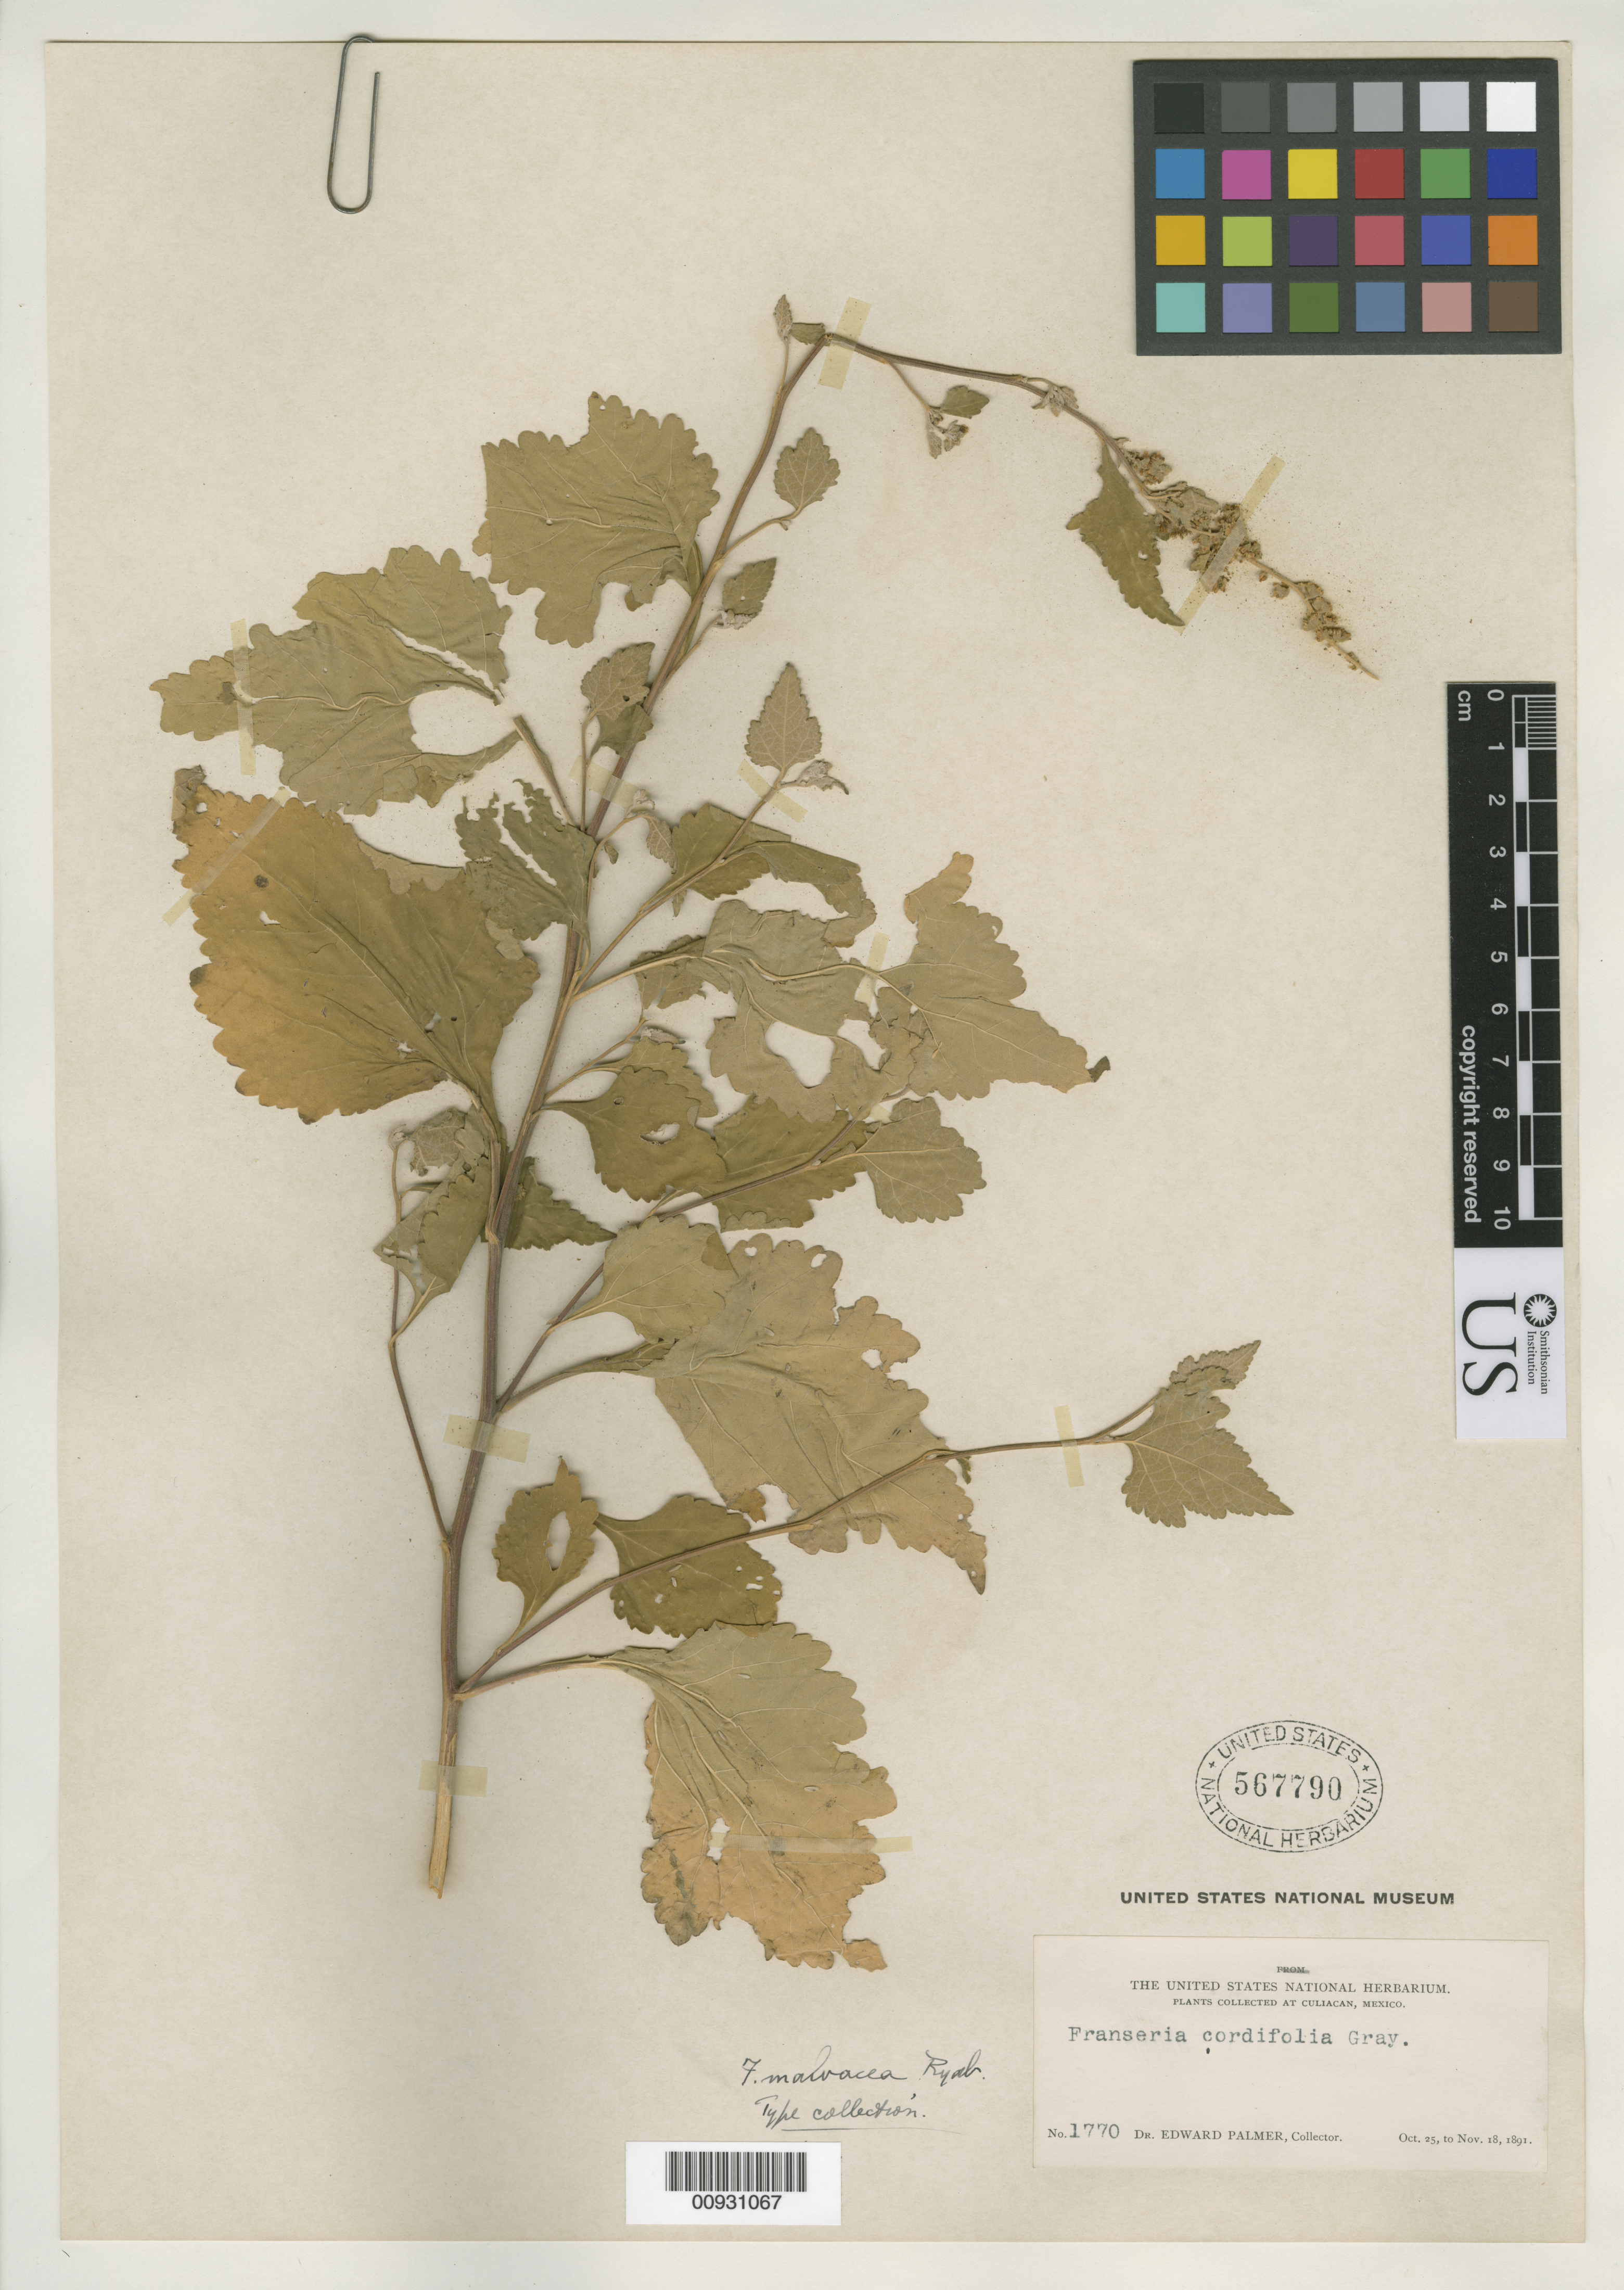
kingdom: Plantae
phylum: Tracheophyta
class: Magnoliopsida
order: Asterales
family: Asteraceae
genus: Franseria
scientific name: Franseria malvacea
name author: Rydb.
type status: Isotype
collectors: E. Palmer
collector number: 1770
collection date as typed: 25 Oct 1891 to 18 Nov 1891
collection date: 1891-10-25/1891-11-18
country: Mexico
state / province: Sinaloa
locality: Culiacán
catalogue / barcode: US 567790